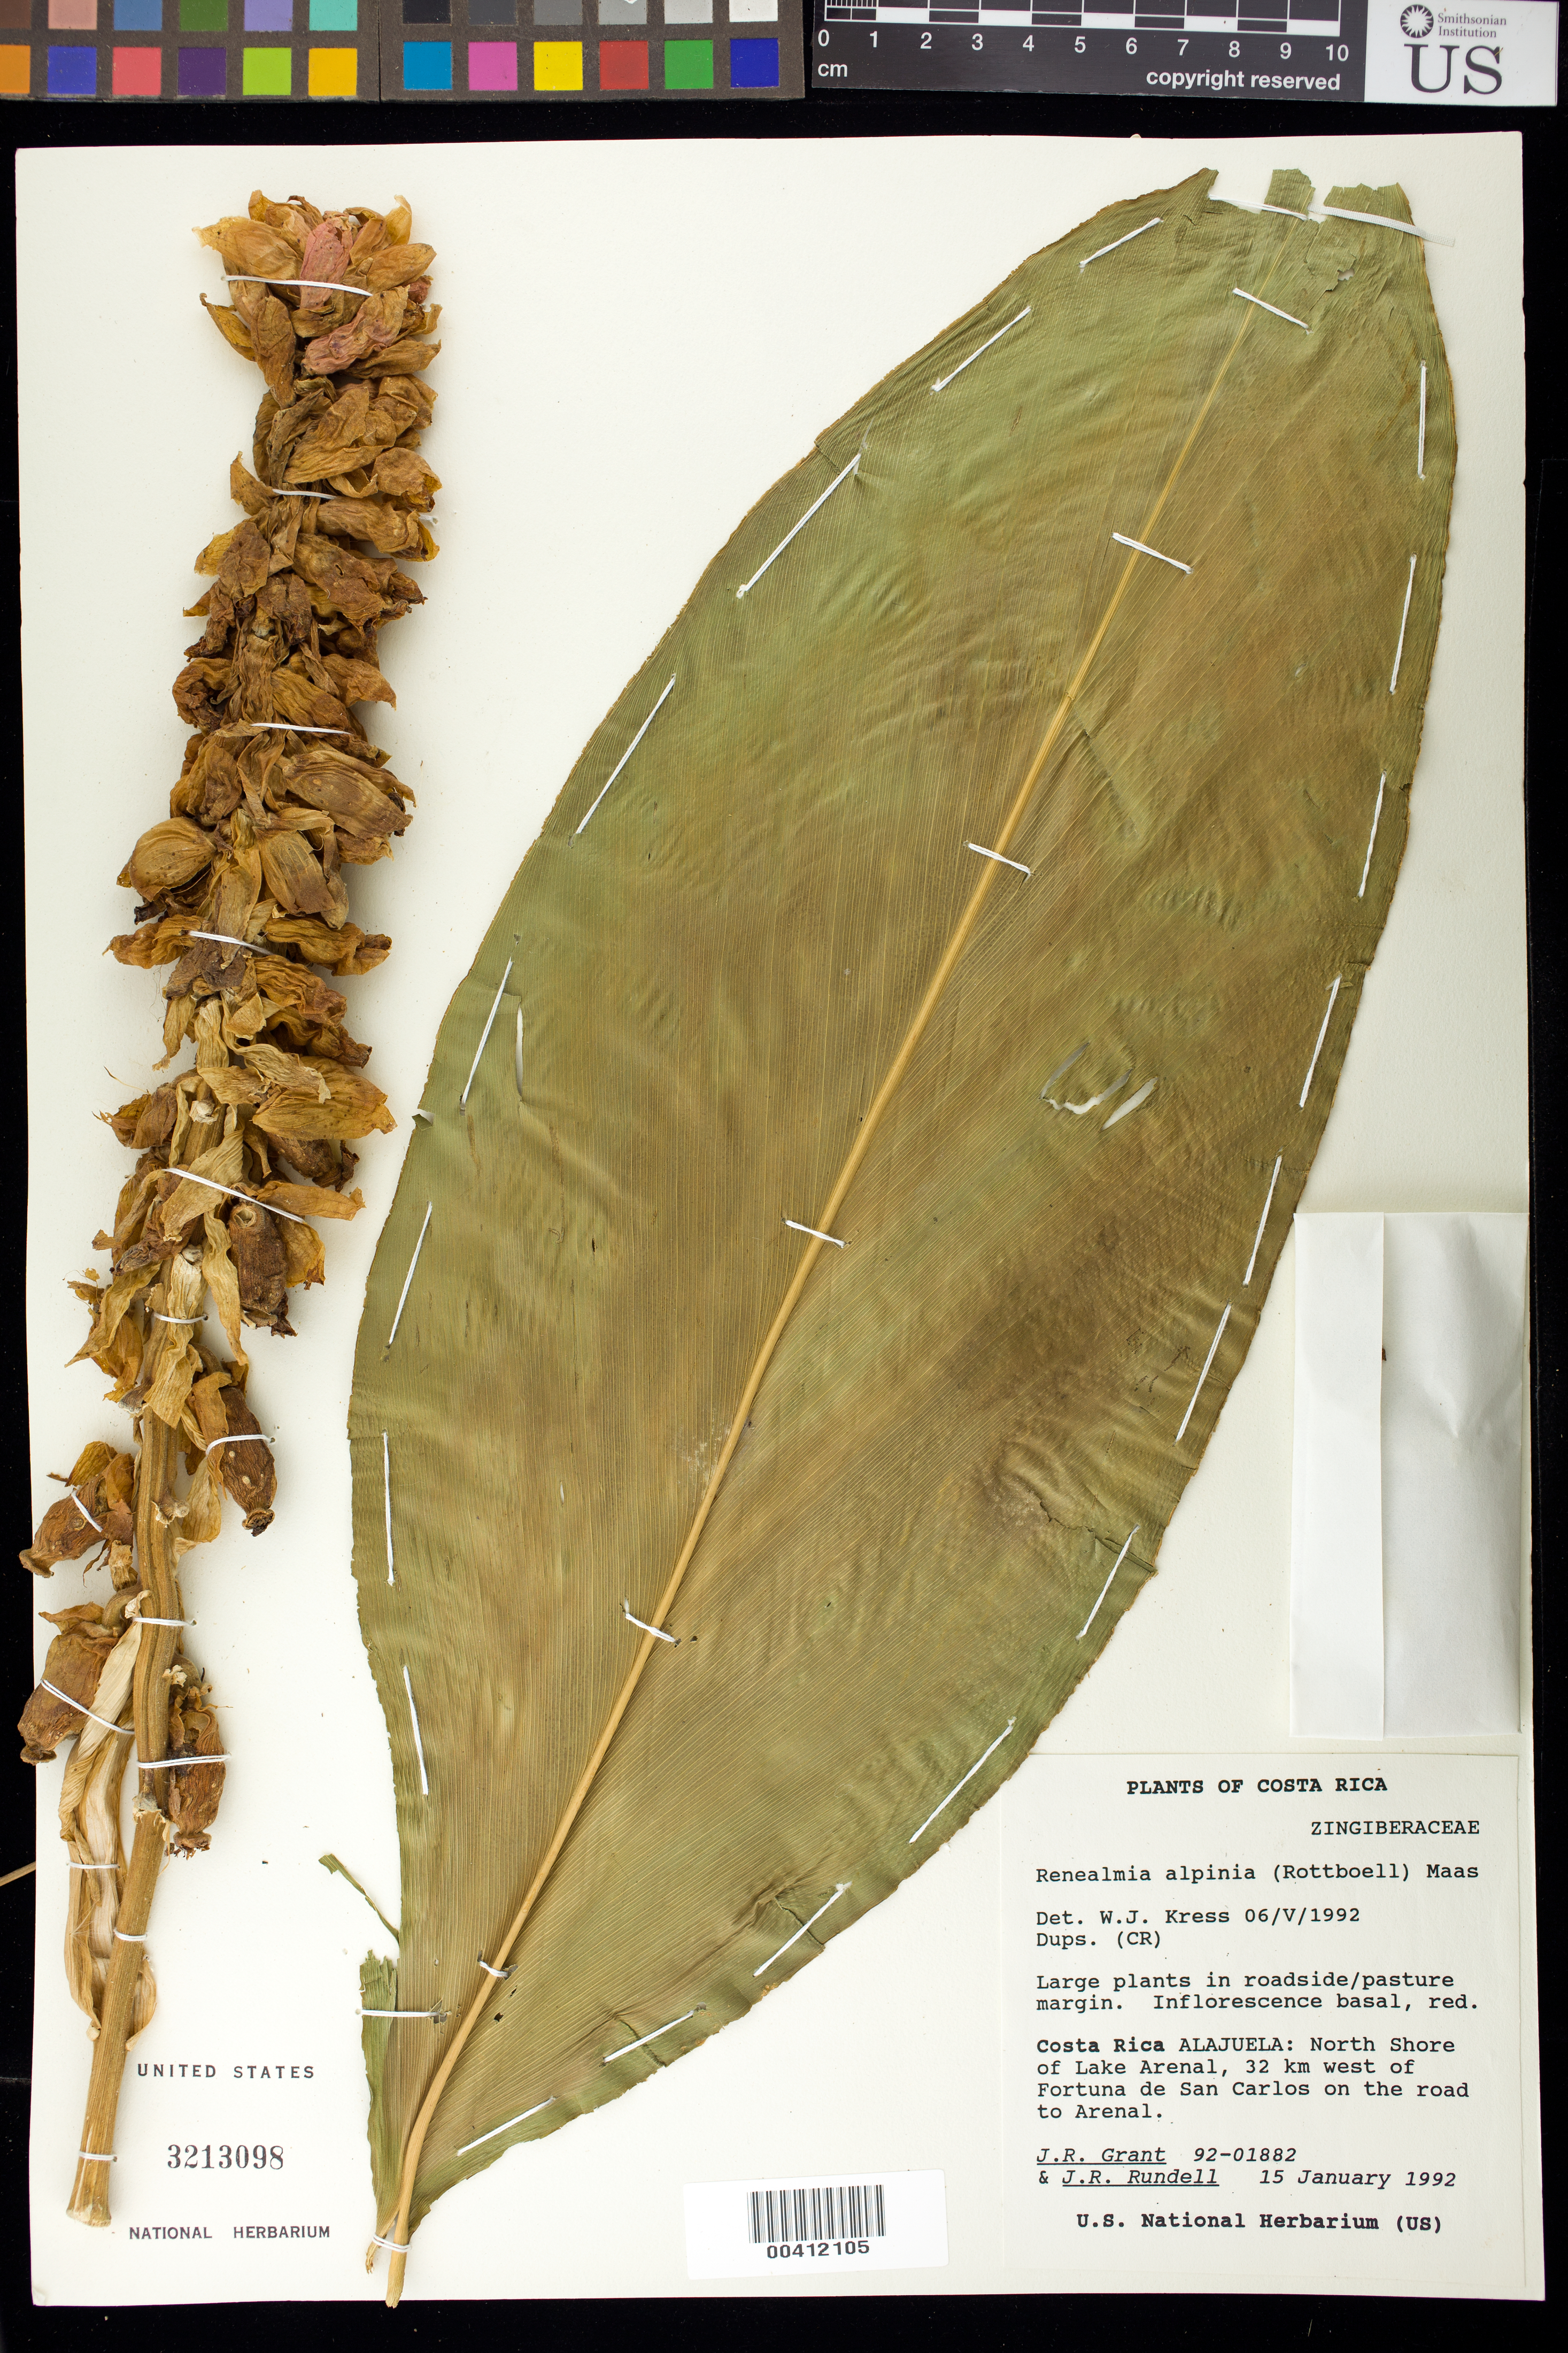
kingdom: Plantae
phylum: Tracheophyta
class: Liliopsida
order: Zingiberales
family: Zingiberaceae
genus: Renealmia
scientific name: Renealmia alpinia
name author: (Rottb.) Maas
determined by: Kress, W. J., (US), Smithsonian Institution - National Museum of Natural History (UNITED STATES)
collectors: J. R. Grant & J. R. Rundell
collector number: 92-01882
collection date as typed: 15 Jan 1992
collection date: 1992-01-15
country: Costa Rica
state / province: Alajuela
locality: N shore of Lake Arenal, 32 km W of Fortuna de San Carlos on the road to Arenal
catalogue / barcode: US 3213098